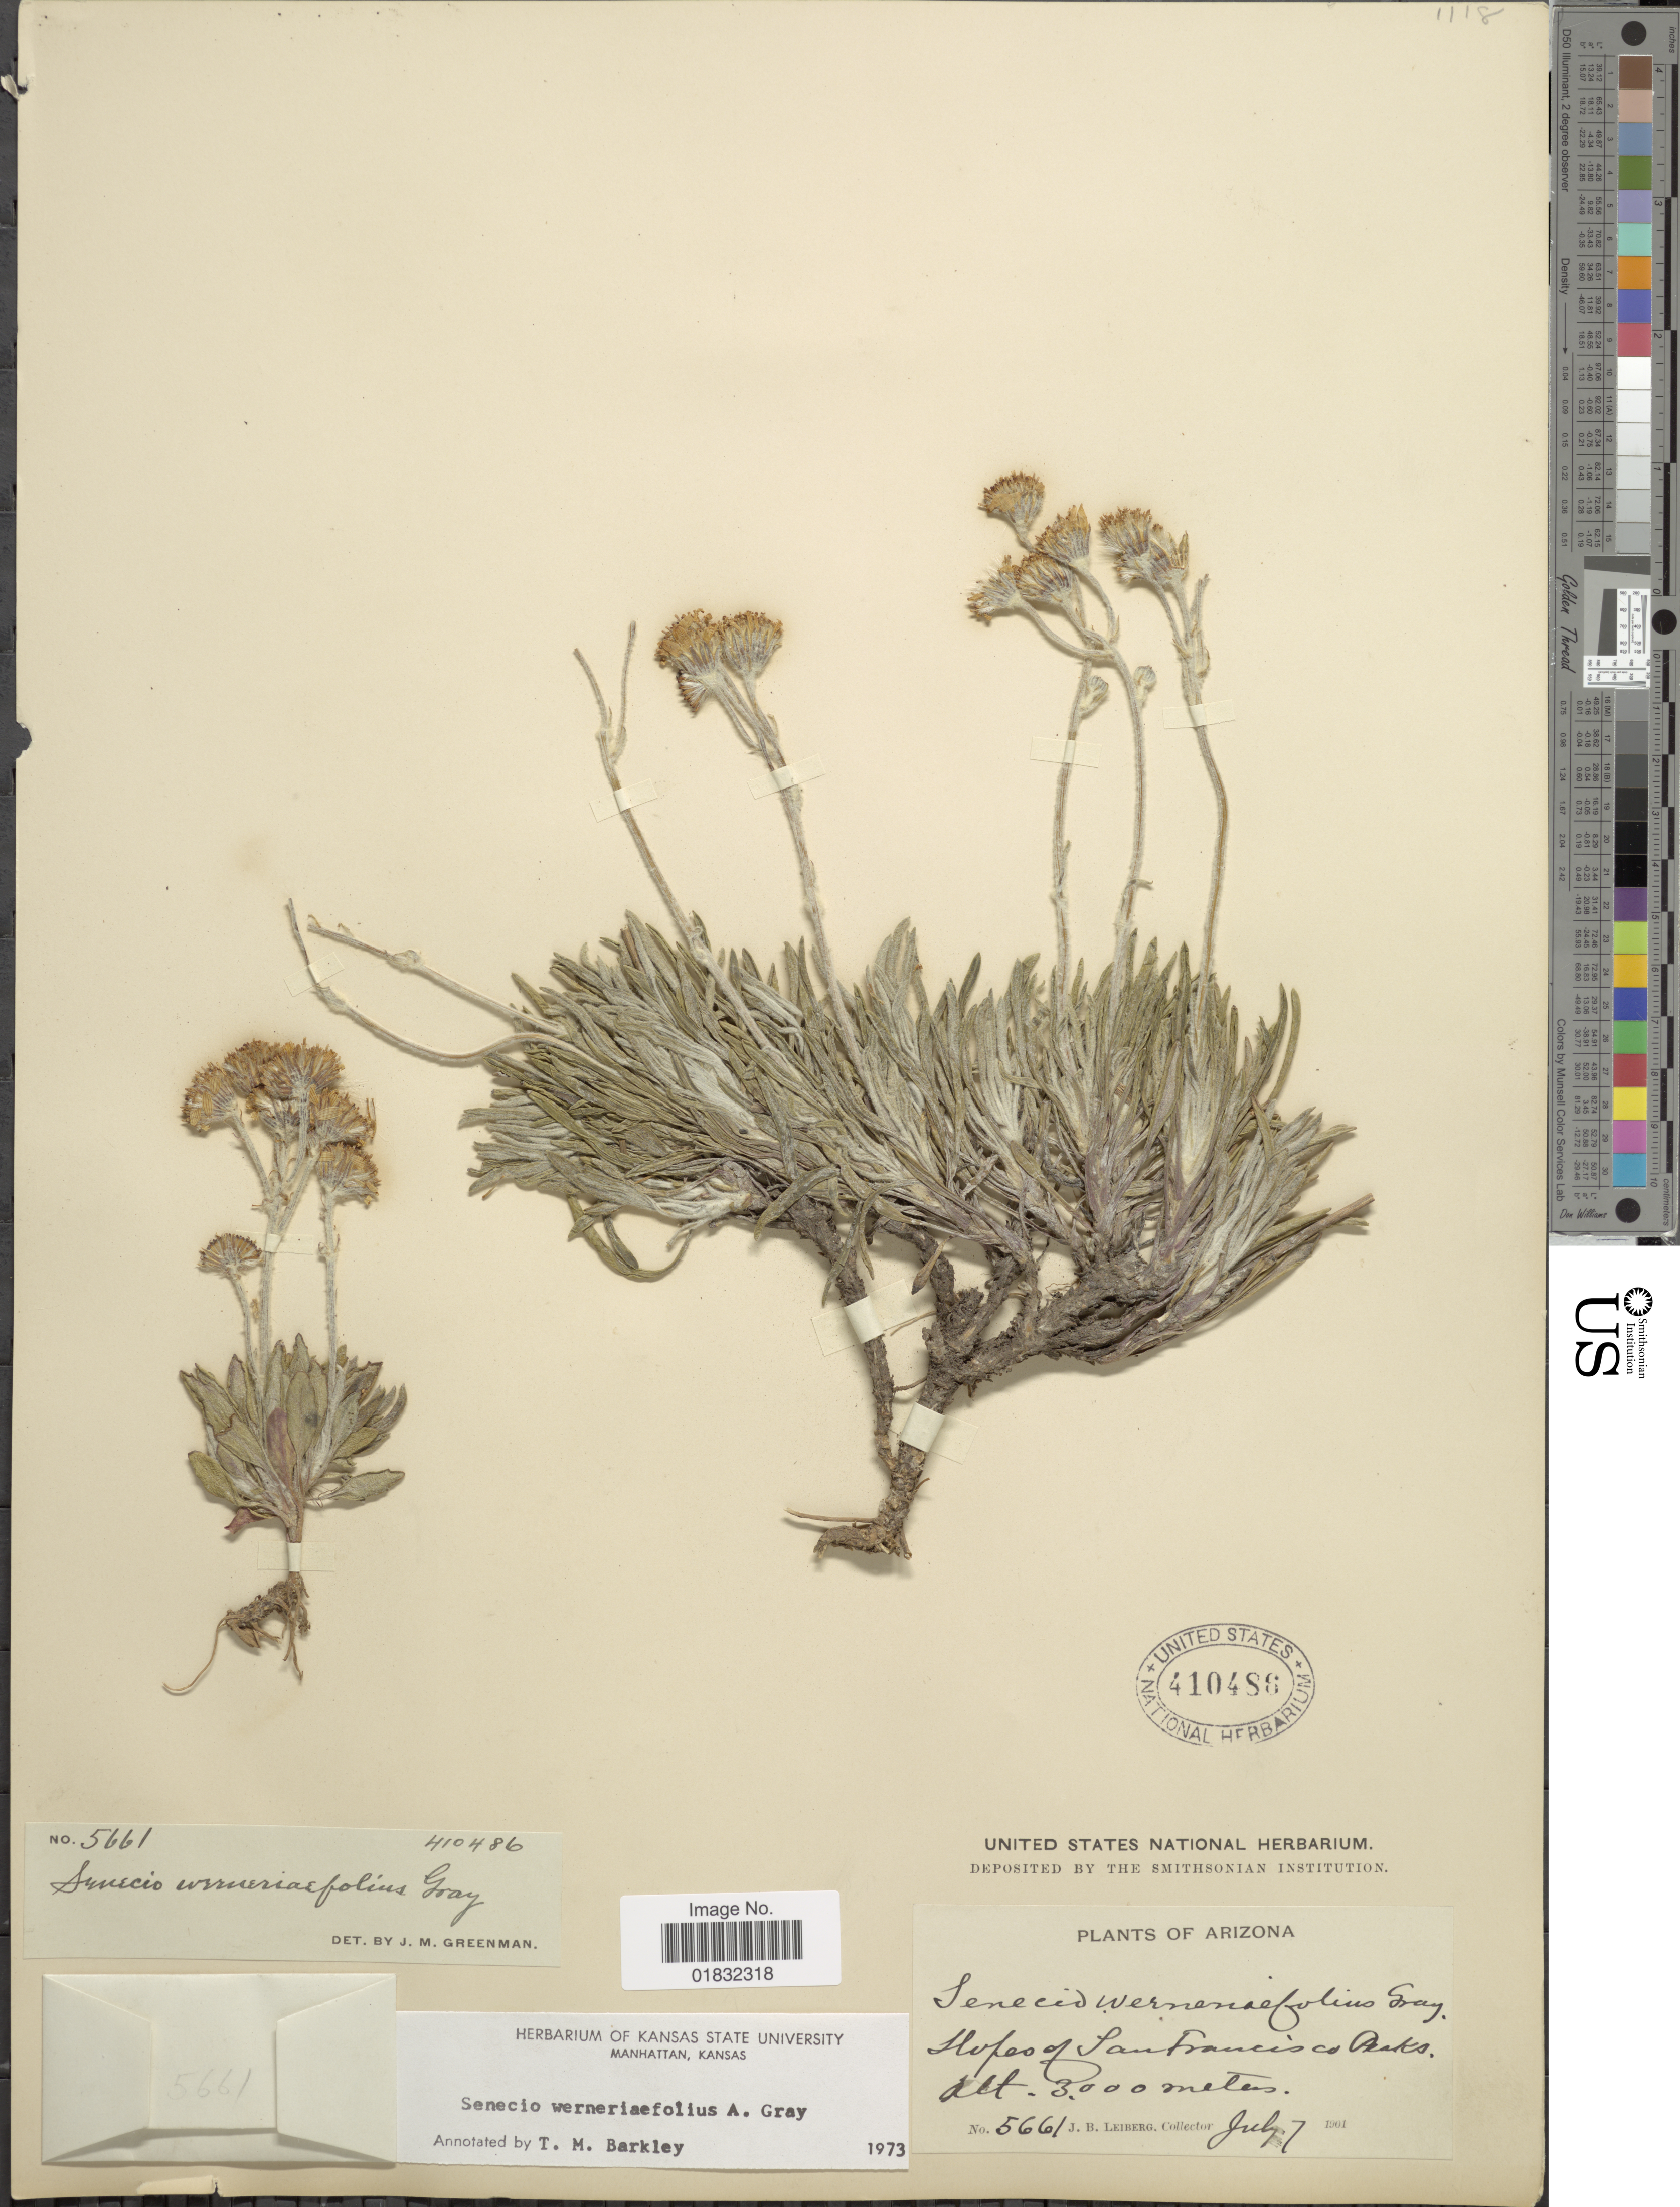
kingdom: Plantae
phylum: Tracheophyta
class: Magnoliopsida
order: Asterales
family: Asteraceae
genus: Packera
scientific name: Packera werneriifolia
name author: (A. Gray) W.A. Weber & Á. Löve ex Trock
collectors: J. B. Leiberg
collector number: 5661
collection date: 1901-07-07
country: United States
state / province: Arizona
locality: Slopes of San Francisco Peaks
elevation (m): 3000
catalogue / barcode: US 410486